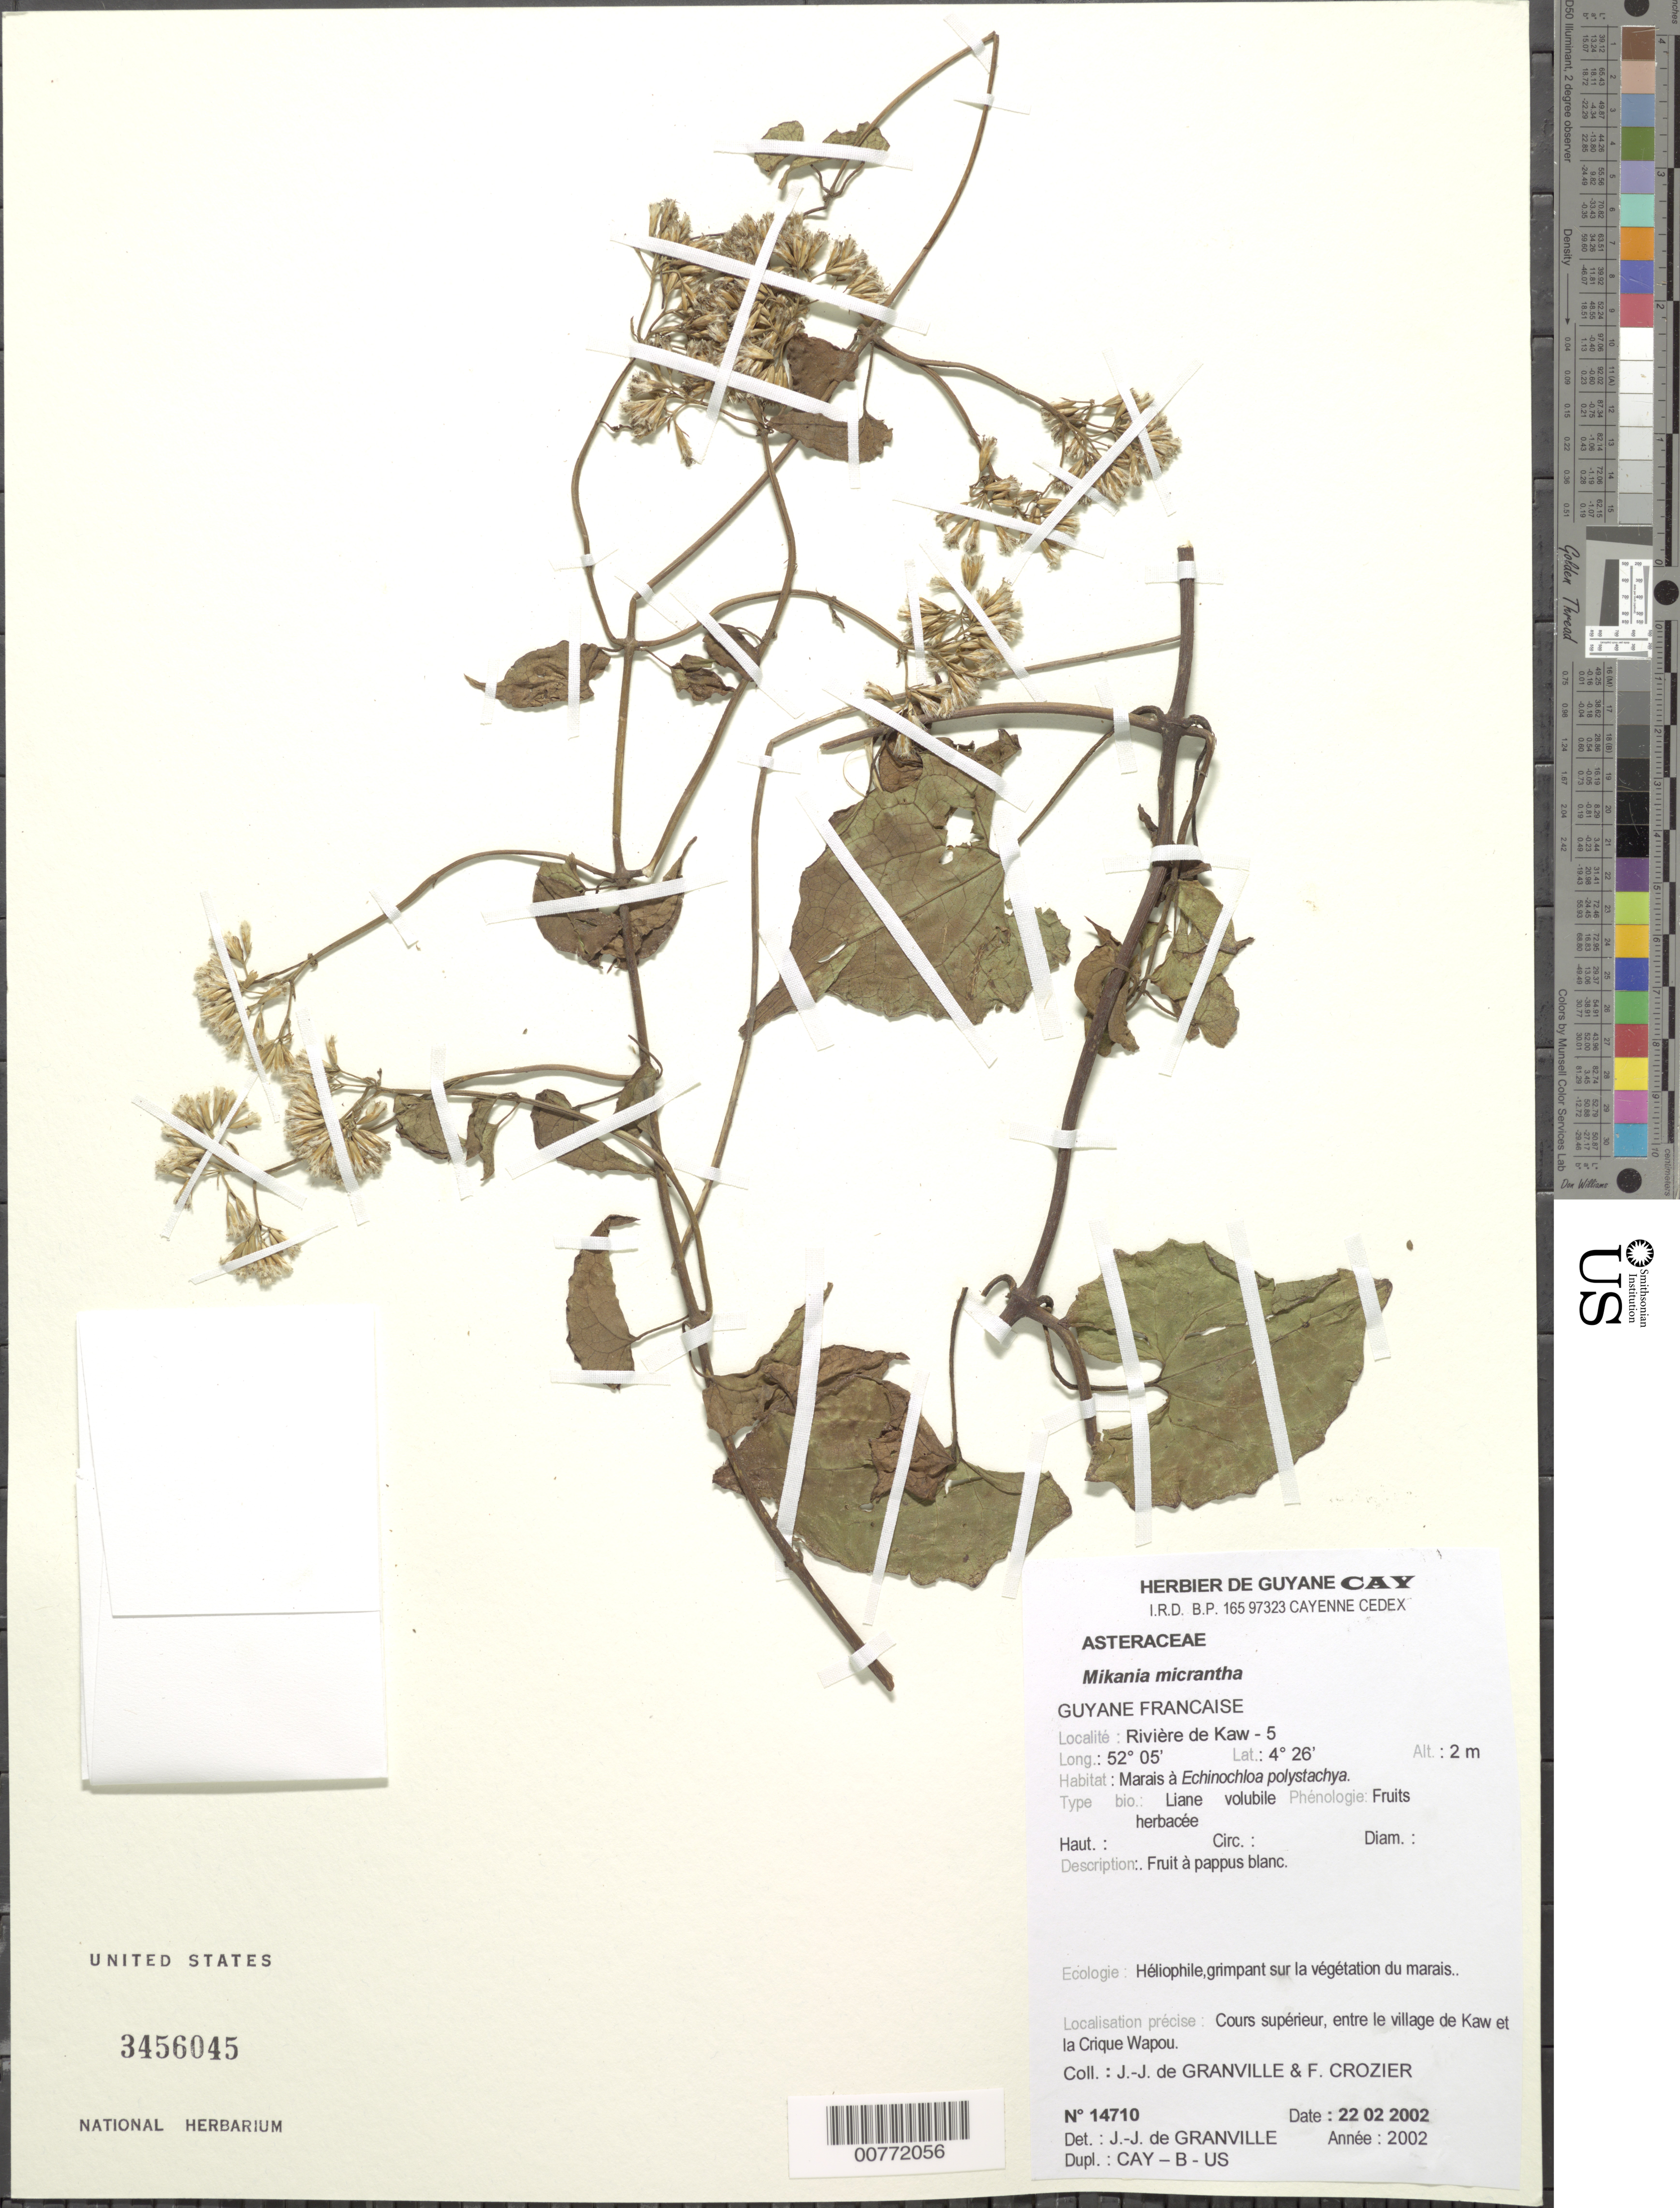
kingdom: Plantae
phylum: Tracheophyta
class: Magnoliopsida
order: Asterales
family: Asteraceae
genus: Mikania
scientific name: Mikania micrantha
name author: Kunth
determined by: Granville, J. J. de, (CAY), Institut de Recherche pour le Developpement (IRD) (FRENCH GUIANA)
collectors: J.-J. de Granville & F. Crozier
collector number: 14710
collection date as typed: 22-Feb-02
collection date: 2002-02-22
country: French Guiana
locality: Rivière de Kaw-5; Cours supérieur, entre le village de Kaw et la Crique Wapou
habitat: Marais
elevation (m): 2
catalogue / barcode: US 3456045